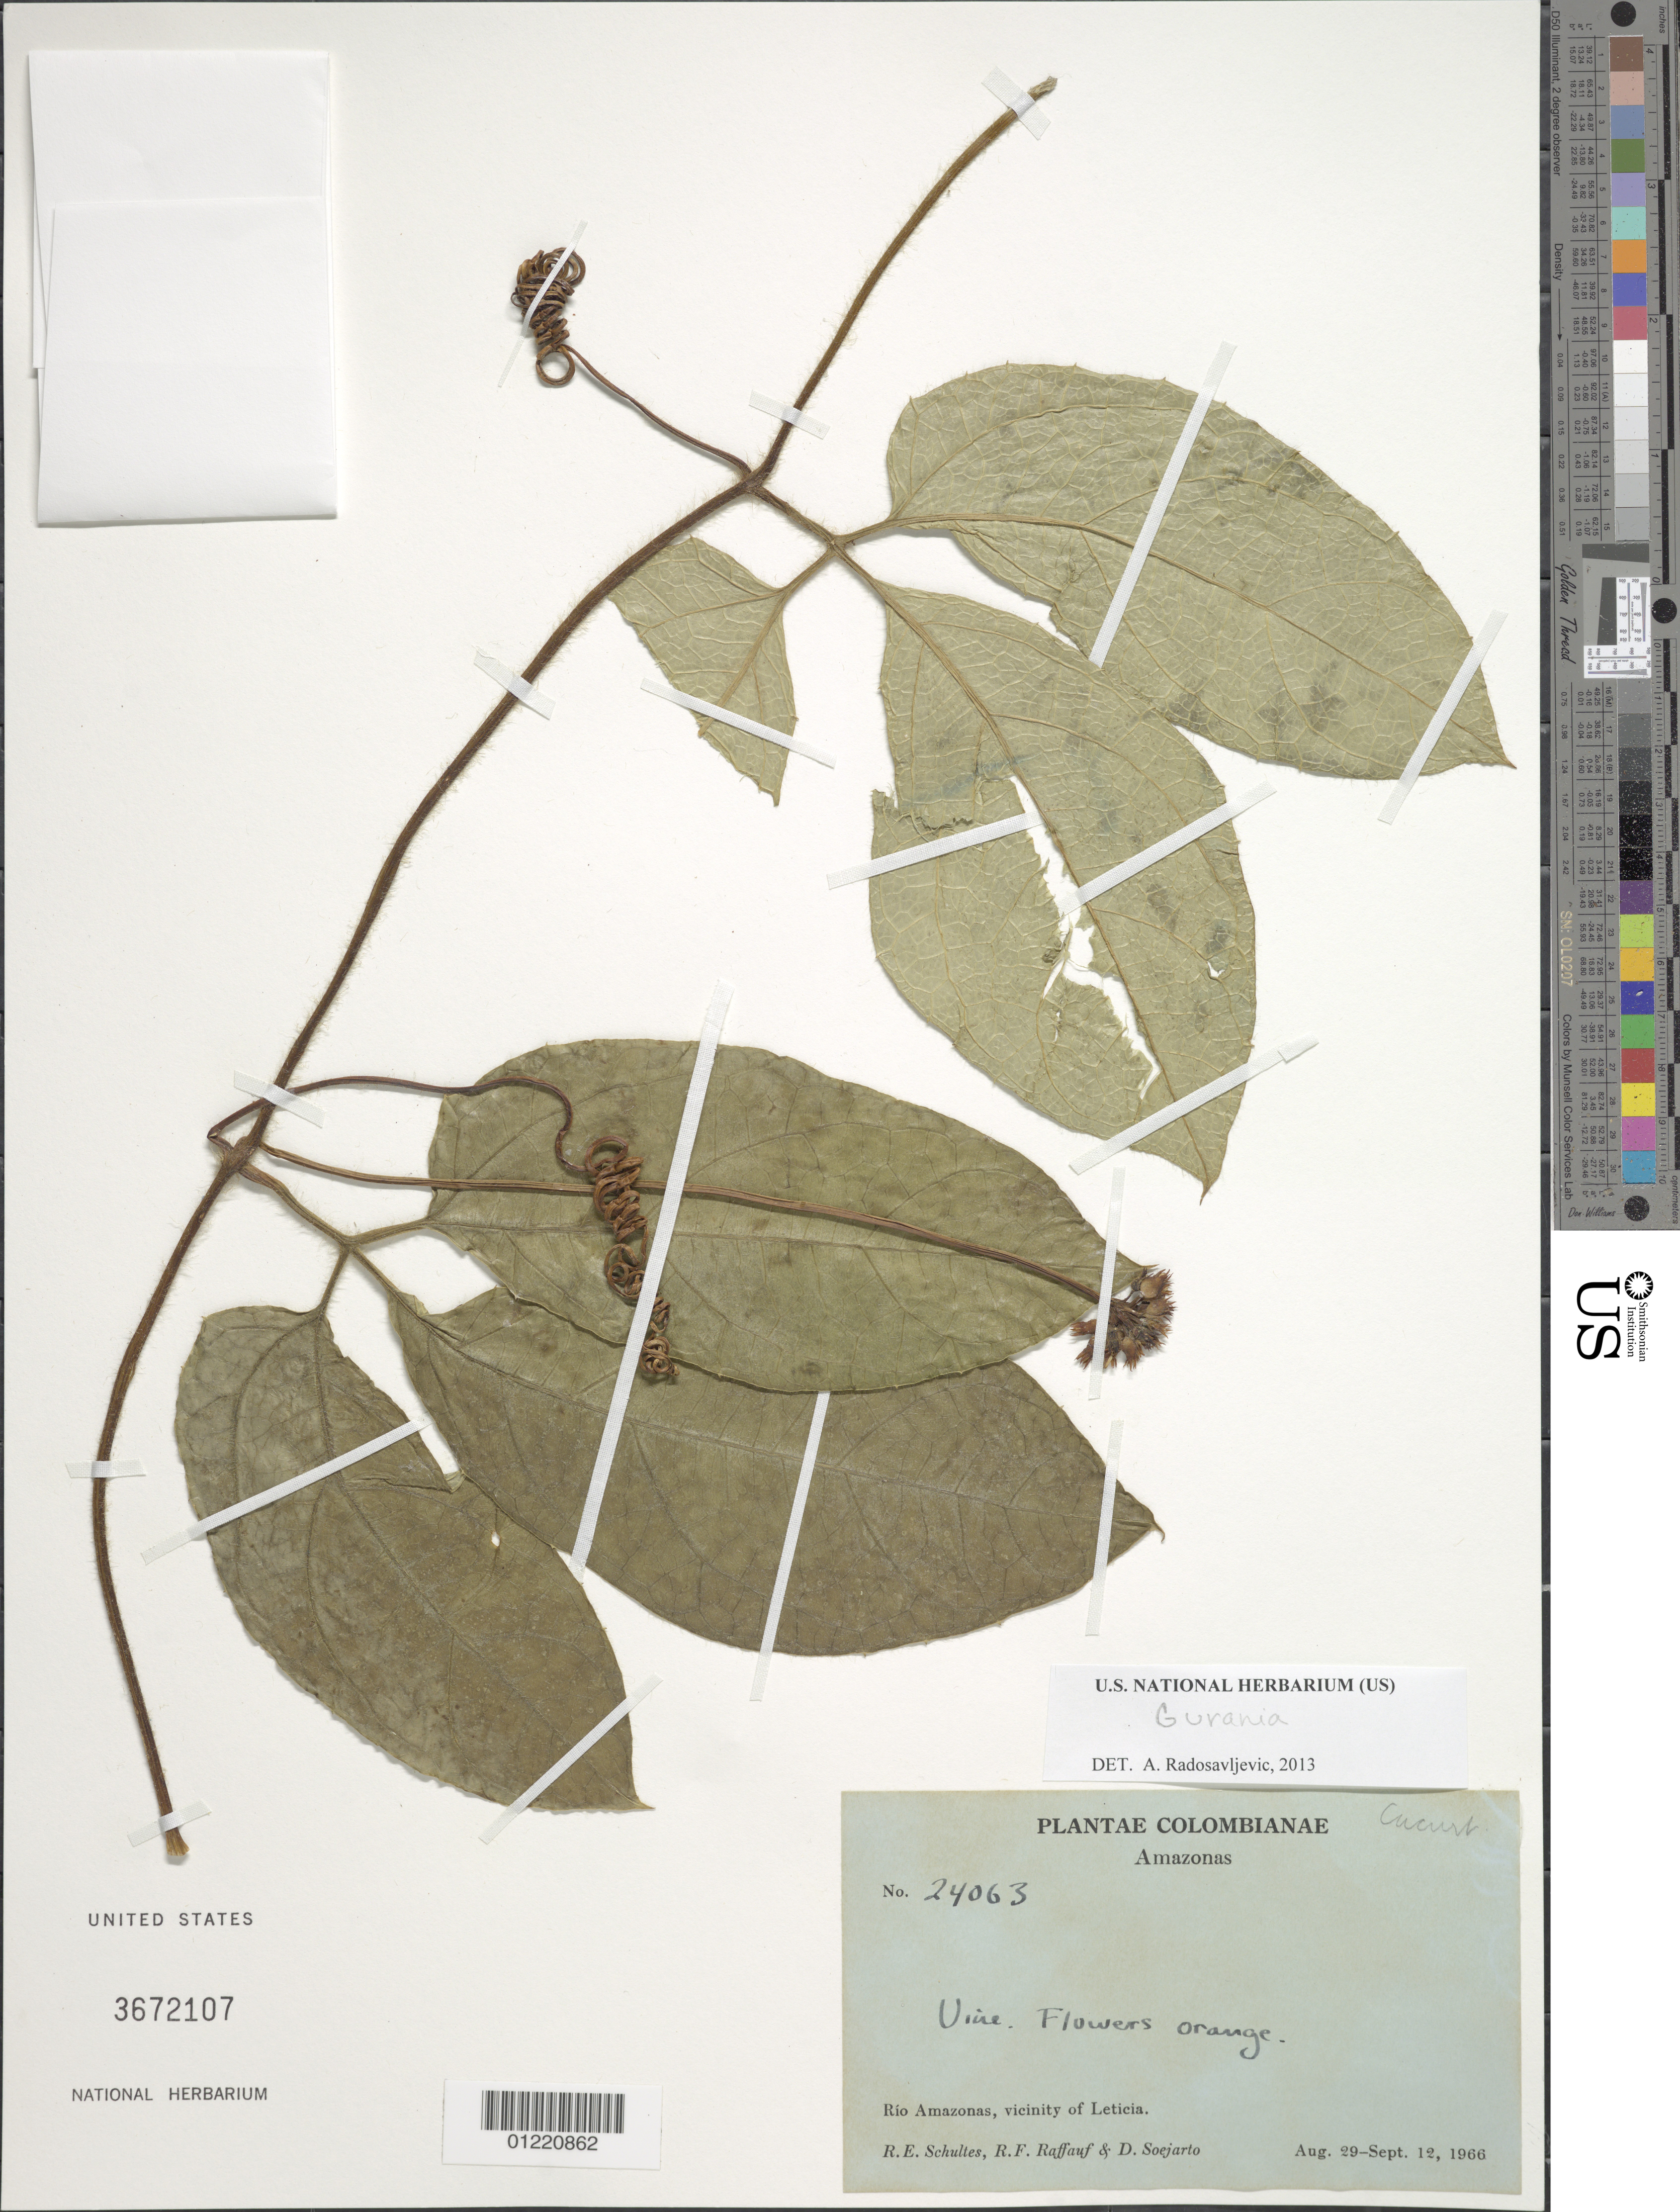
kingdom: Plantae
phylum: Tracheophyta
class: Magnoliopsida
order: Cucurbitales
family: Cucurbitaceae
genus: Gurania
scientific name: Gurania sp.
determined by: Radosavljevic, Aleksandar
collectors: R. E. Schultes, R. Raffauf & D. D. Soejarto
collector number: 24063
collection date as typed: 29 Aug 1966 to 12 Sep 1966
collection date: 1966-08-29/1966-09-12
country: Colombia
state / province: Amazônas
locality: Rio Amazonas, vicinity of Leticia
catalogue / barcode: US 3672107